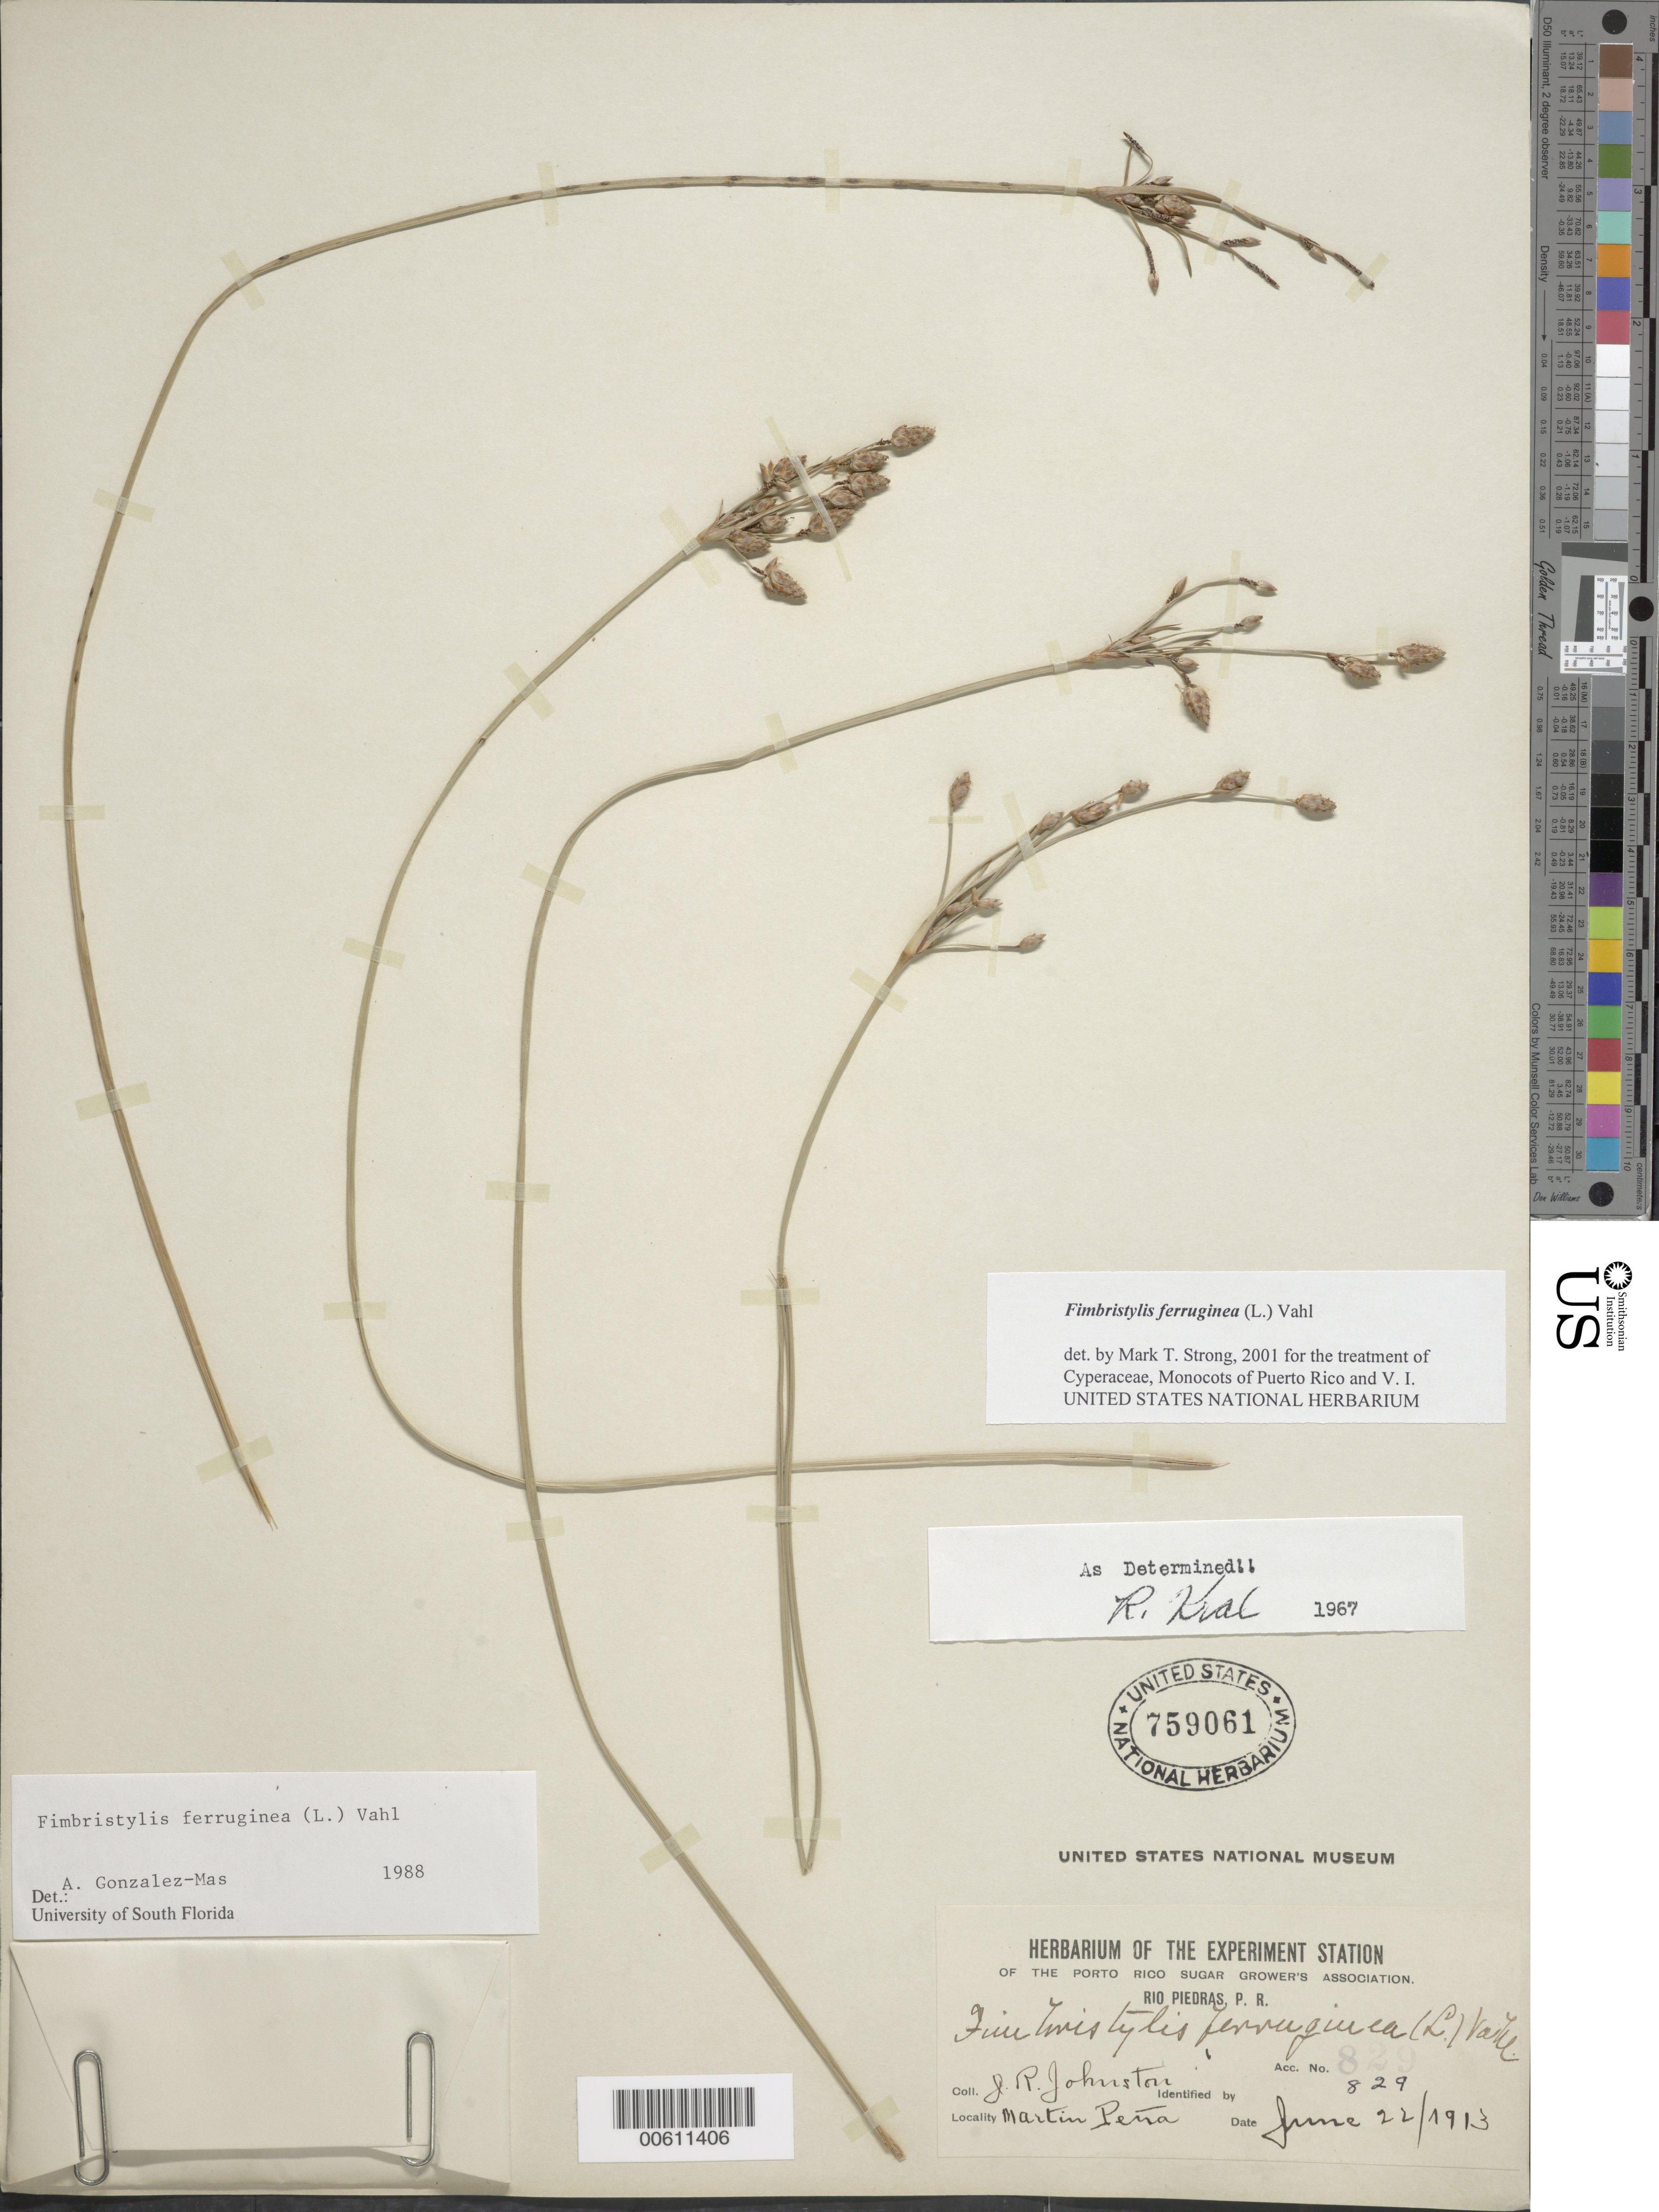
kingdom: Plantae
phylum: Tracheophyta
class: Liliopsida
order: Poales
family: Cyperaceae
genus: Fimbristylis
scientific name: Fimbristylis ferruginea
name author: (L.) Vahl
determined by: Strong, M. T., (US), Smithsonian Institution - National Museum of Natural History (UNITED STATES)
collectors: J. Johnston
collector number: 829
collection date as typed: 22 Jun 1913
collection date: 1913-06-22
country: Puerto Rico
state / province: San Juan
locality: Martín Peña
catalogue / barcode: US 759061